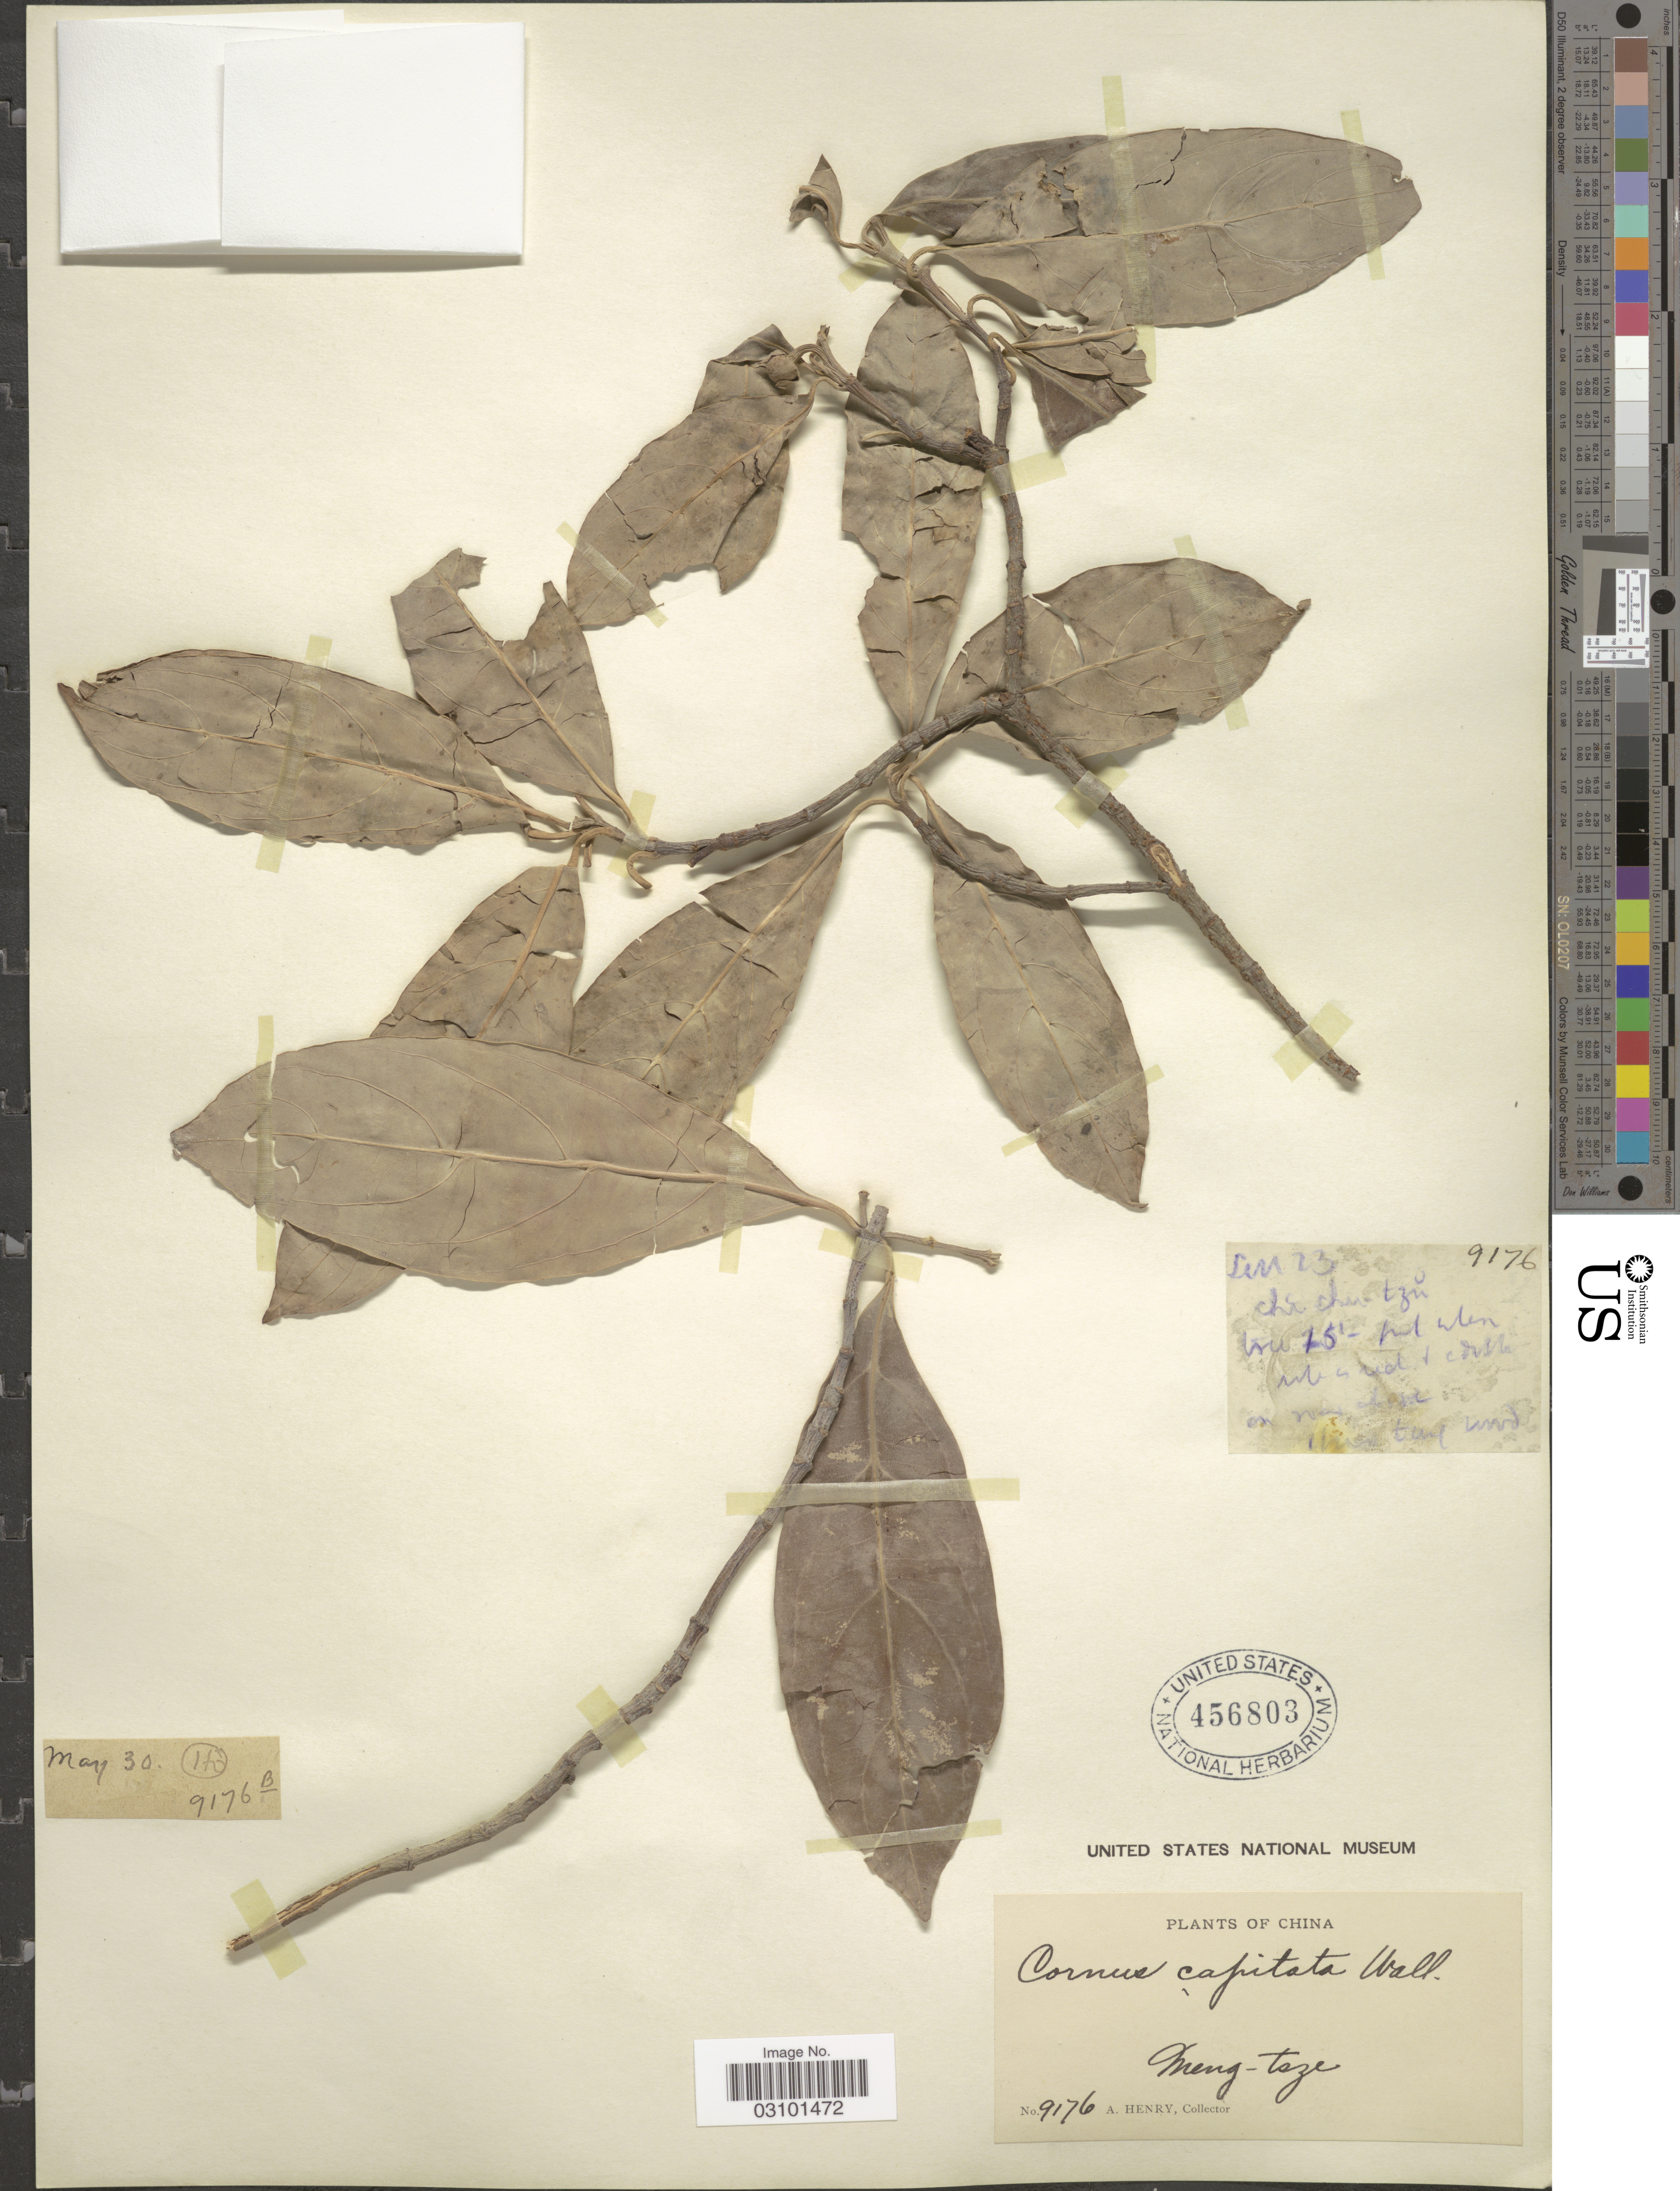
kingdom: Plantae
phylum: Tracheophyta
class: Magnoliopsida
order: Cornales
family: Cornaceae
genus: Cornus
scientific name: Cornus capitata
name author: Wall.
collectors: A. Henry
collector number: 9176 B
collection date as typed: Transcribed d/m/y: /5/30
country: China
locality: Meng-tsze.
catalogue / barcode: US 456803